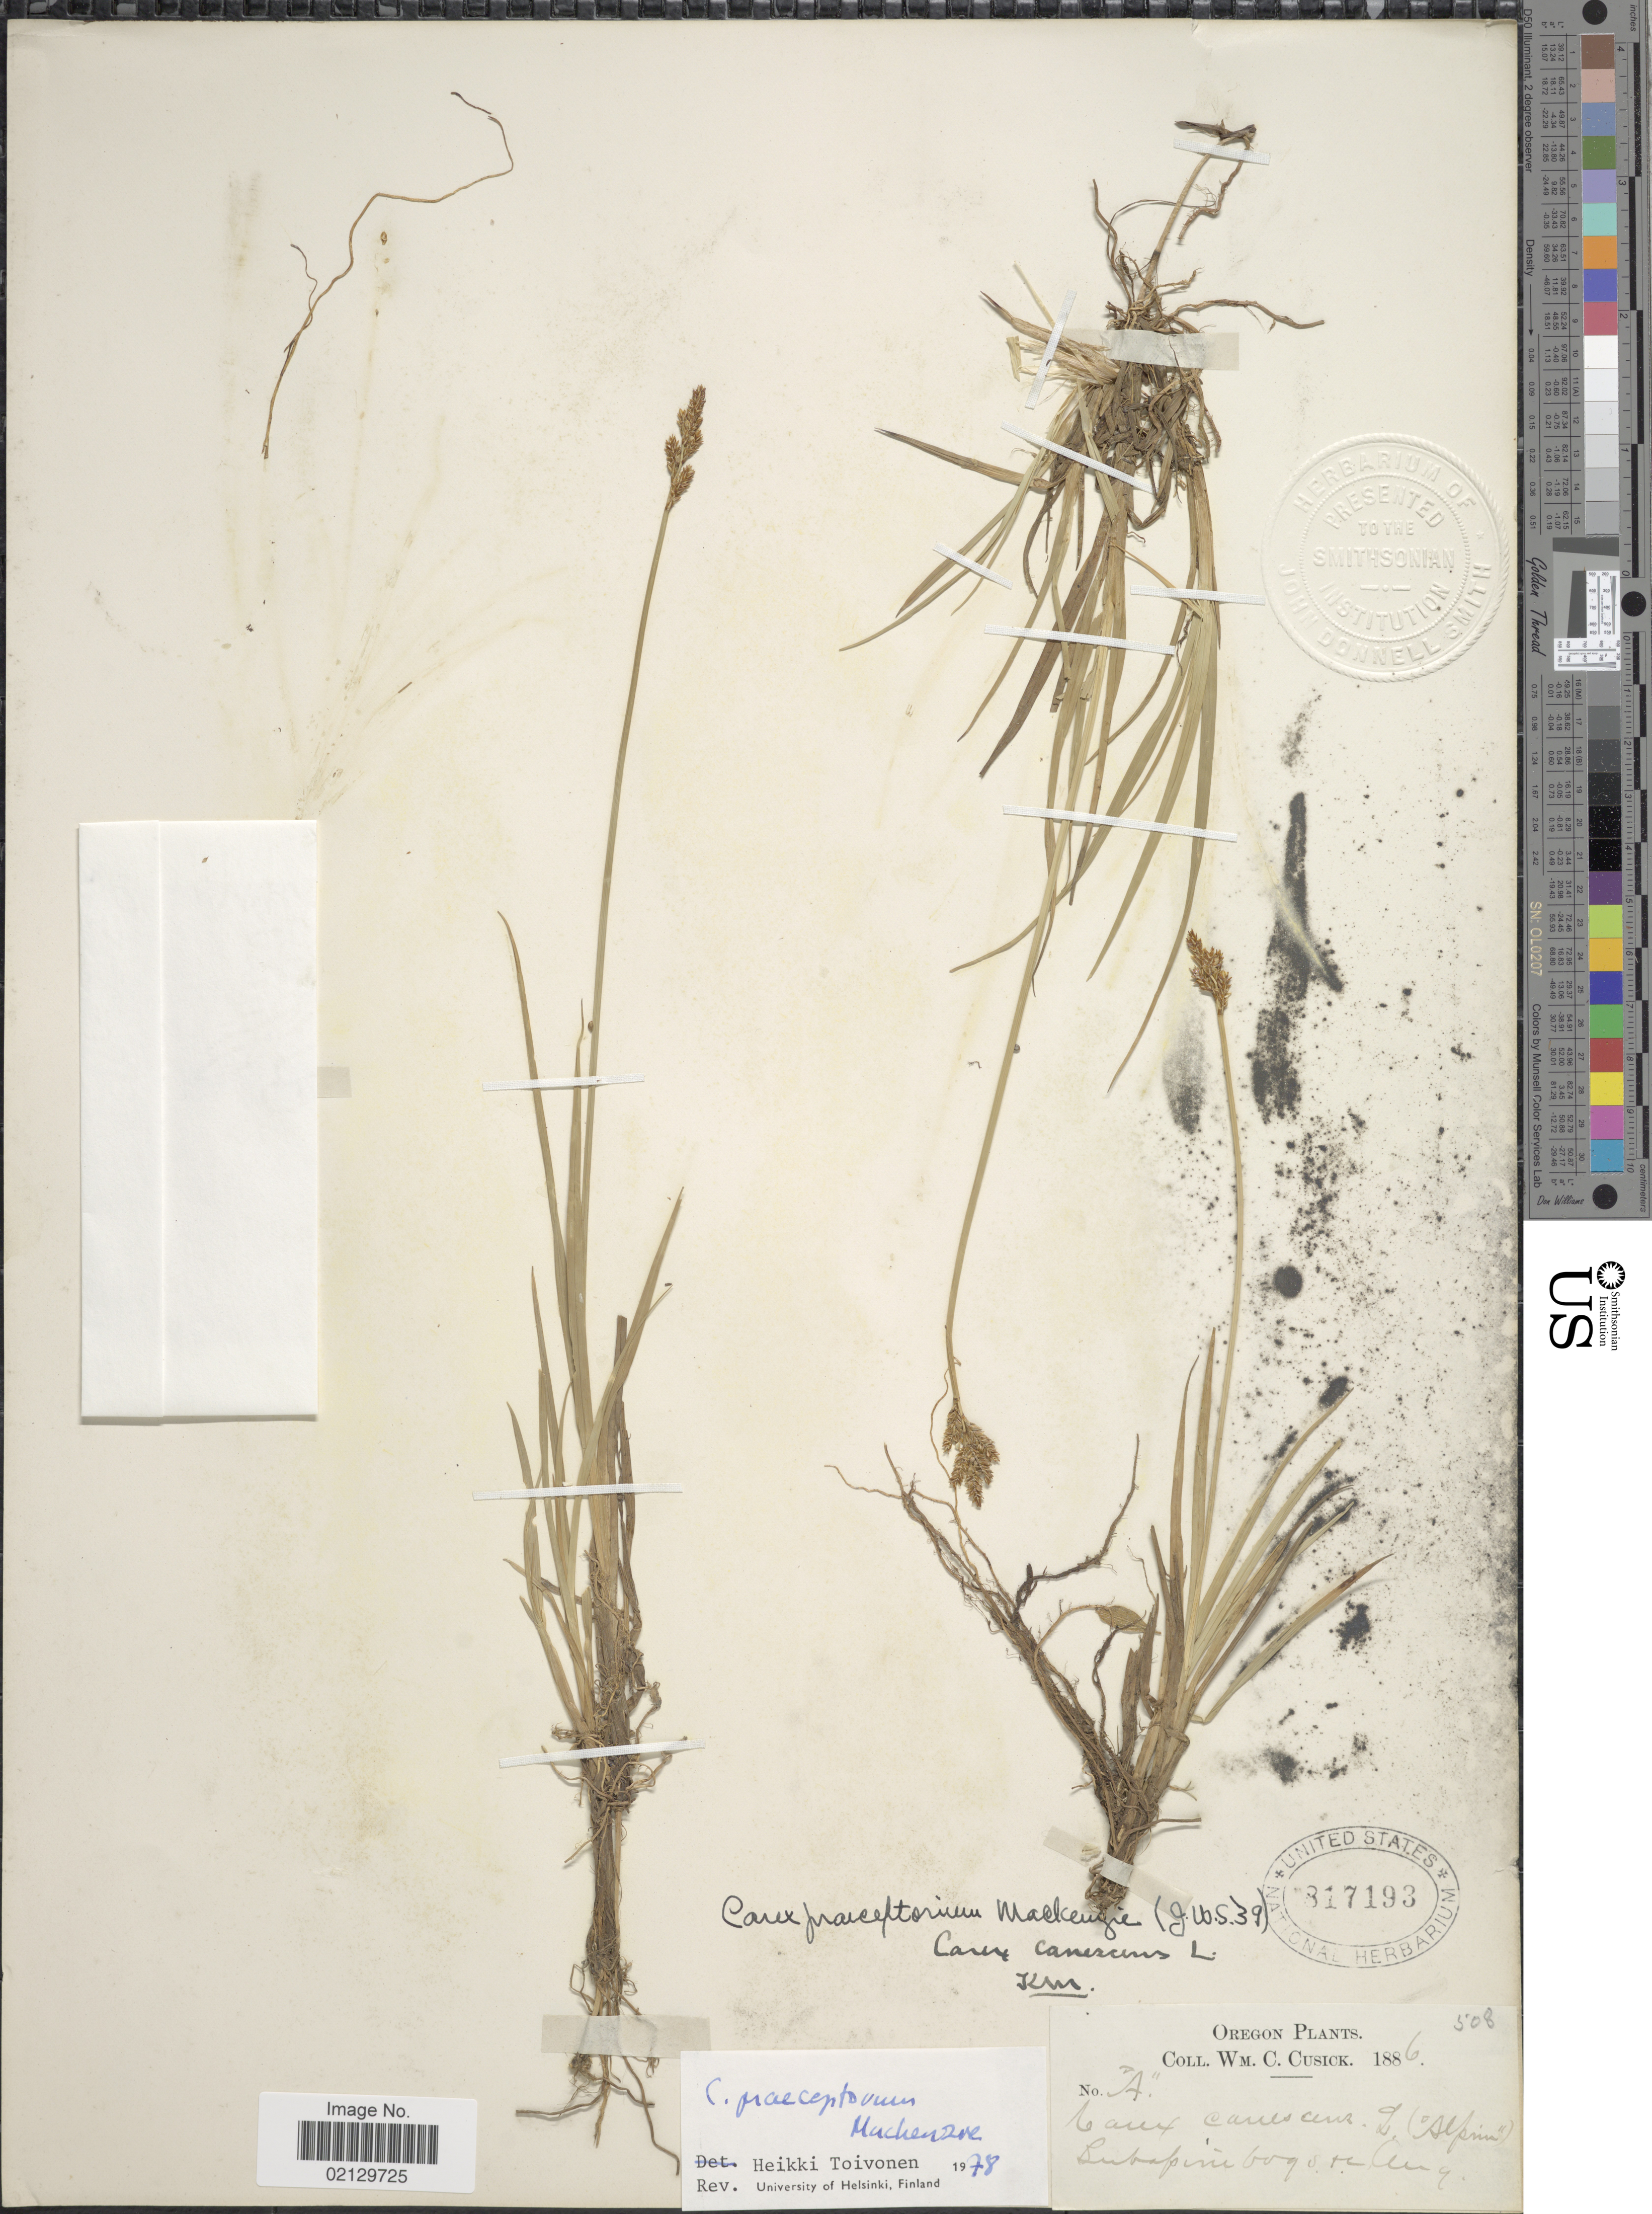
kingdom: Plantae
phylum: Tracheophyta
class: Liliopsida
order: Poales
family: Cyperaceae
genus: Carex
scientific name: Carex praeceptorum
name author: Mack.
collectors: W. C. Cusick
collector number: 508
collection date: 1886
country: United States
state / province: Oregon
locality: Oregon, Subalpine bogs &c.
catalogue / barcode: US 817193